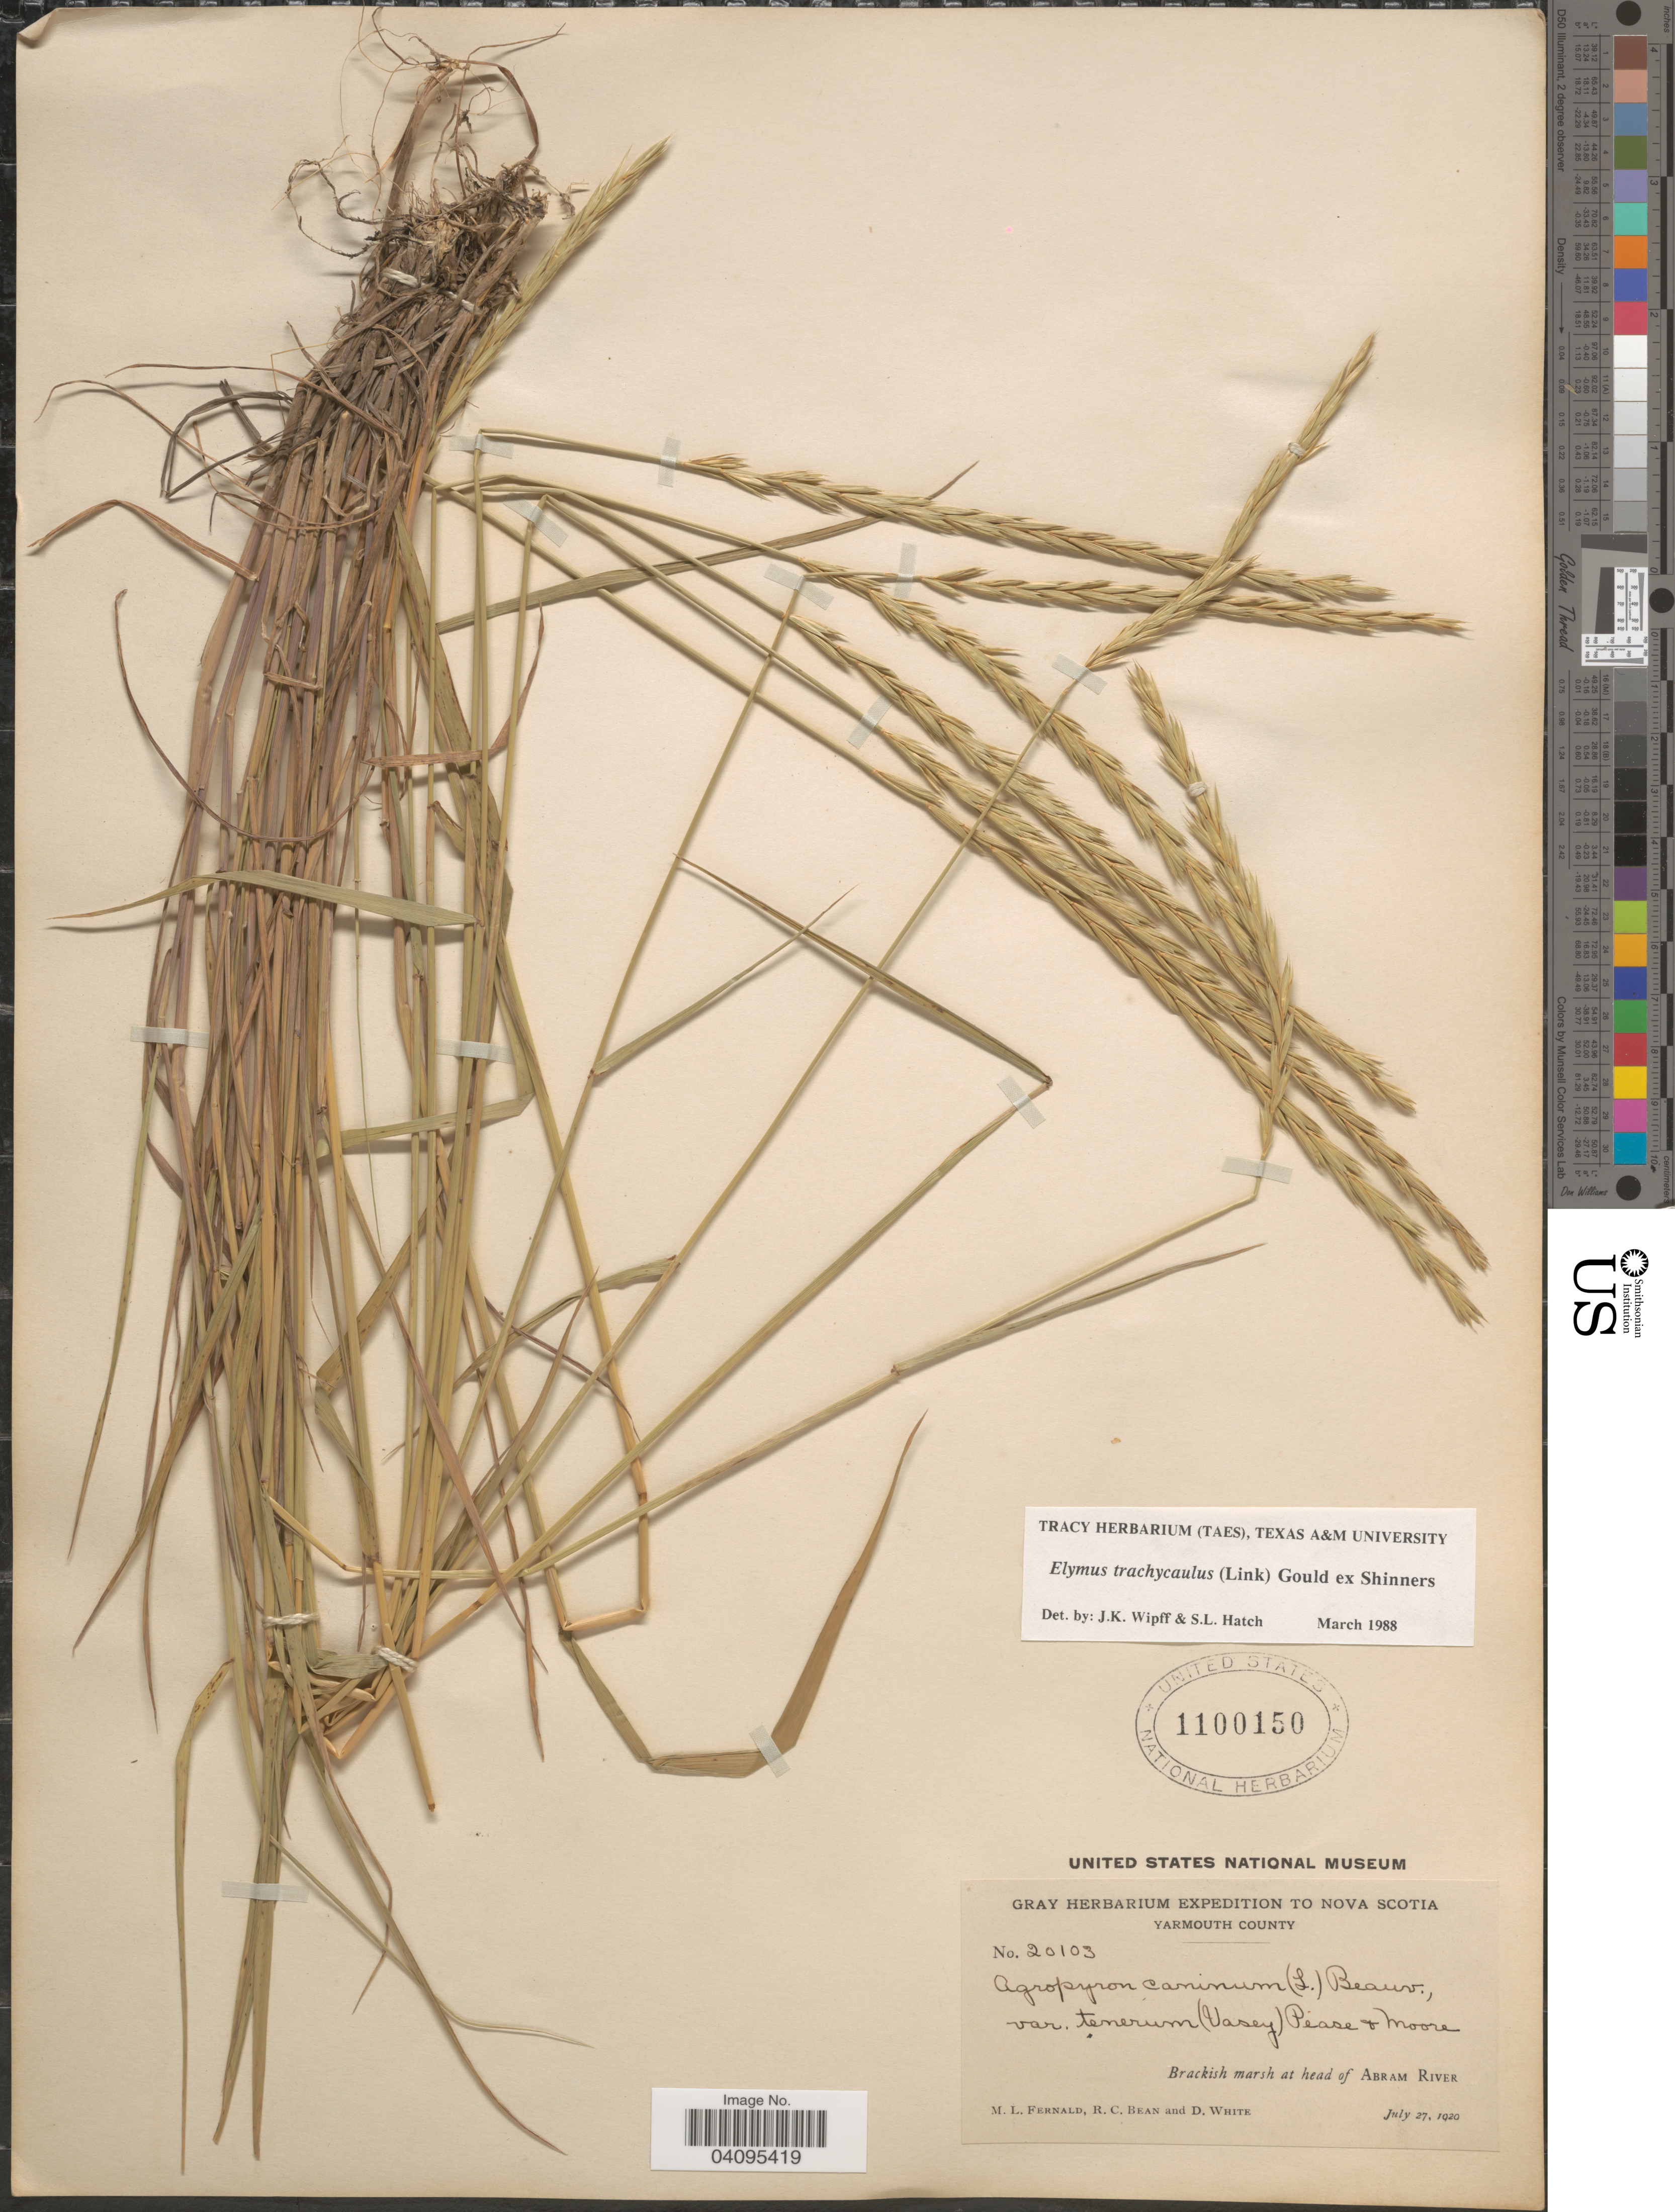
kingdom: Plantae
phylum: Tracheophyta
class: Liliopsida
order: Poales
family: Poaceae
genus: Elymus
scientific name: Elymus trachycaulus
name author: (Link) Gould ex Shinners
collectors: M. L. Fernald, R. Bean & D. White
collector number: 20103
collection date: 1920-07-27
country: Canada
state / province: Nova Scotia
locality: Gray Herbarium Expedition to Nova Scotia. Yarmouth County. Brackish marsh at head of Abram River.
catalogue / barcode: US 1100150